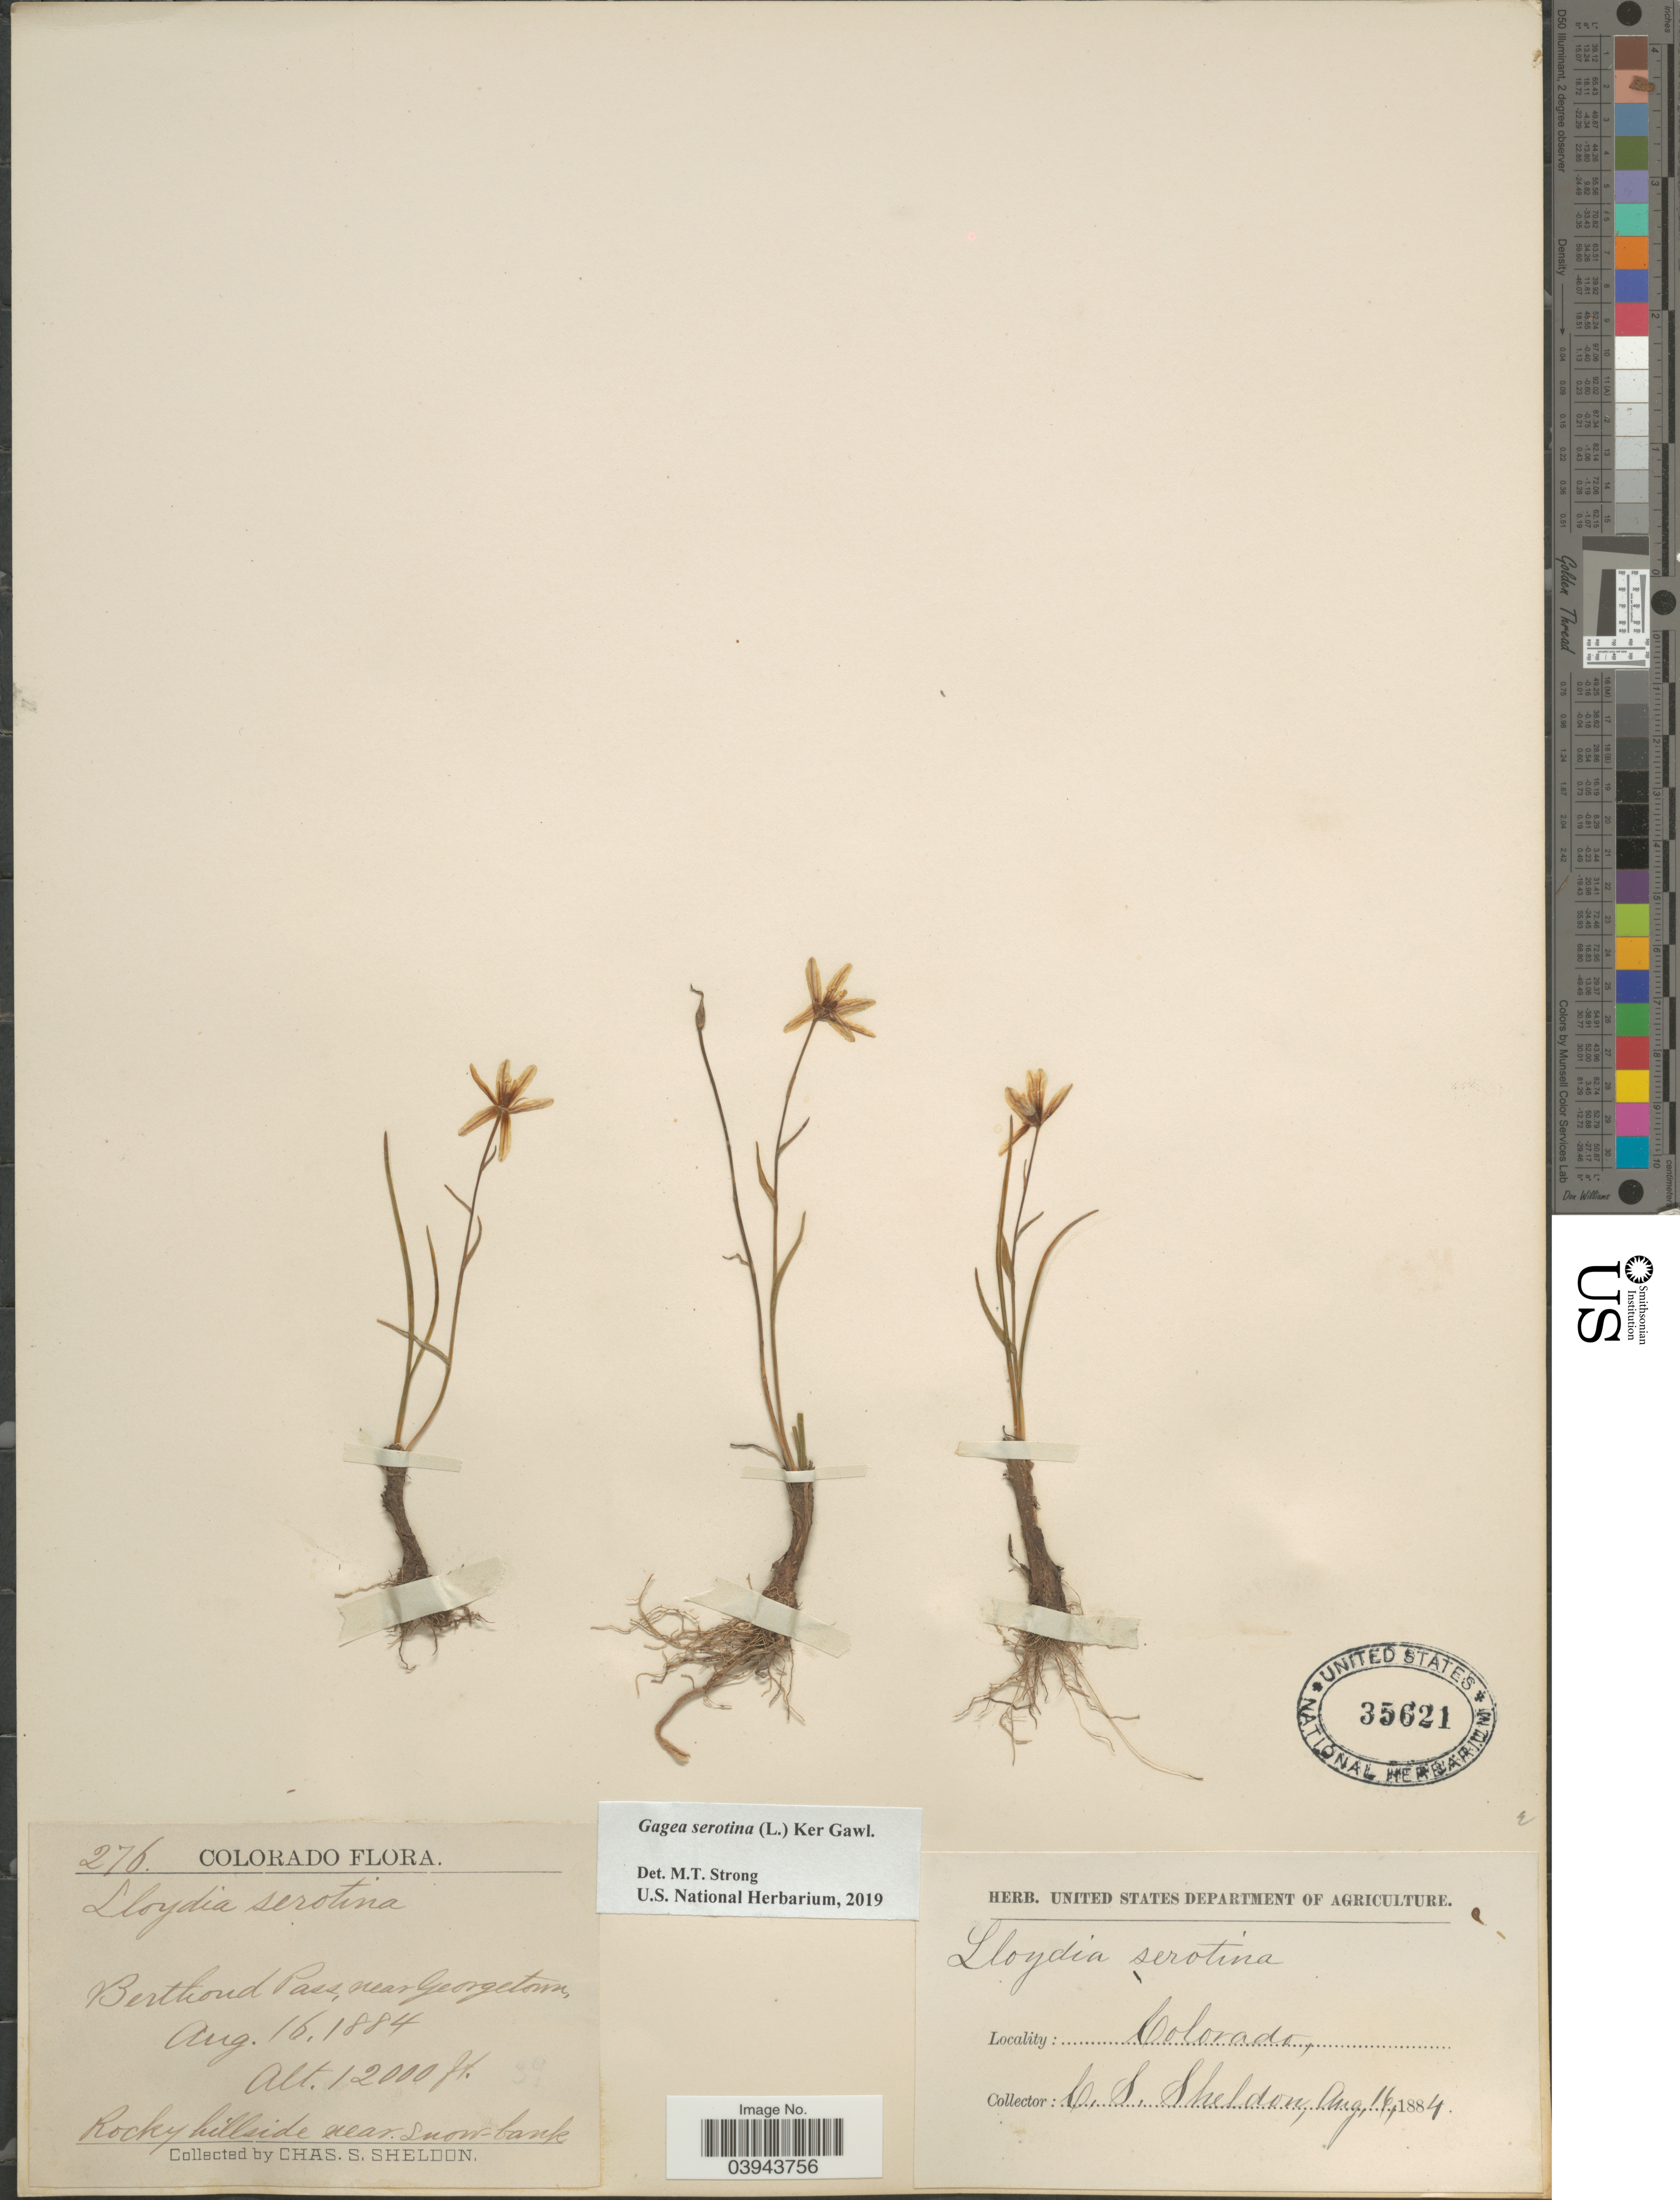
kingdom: Plantae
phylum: Tracheophyta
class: Liliopsida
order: Liliales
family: Liliaceae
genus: Lloydia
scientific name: Lloydia serotina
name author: (L.) Salisb. ex Rchb.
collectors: C. S. Sheldon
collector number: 276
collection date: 1884-08-16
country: United States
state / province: Colorado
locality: Berthoud Pass, near Georgetown.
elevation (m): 3658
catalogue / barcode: US 35621